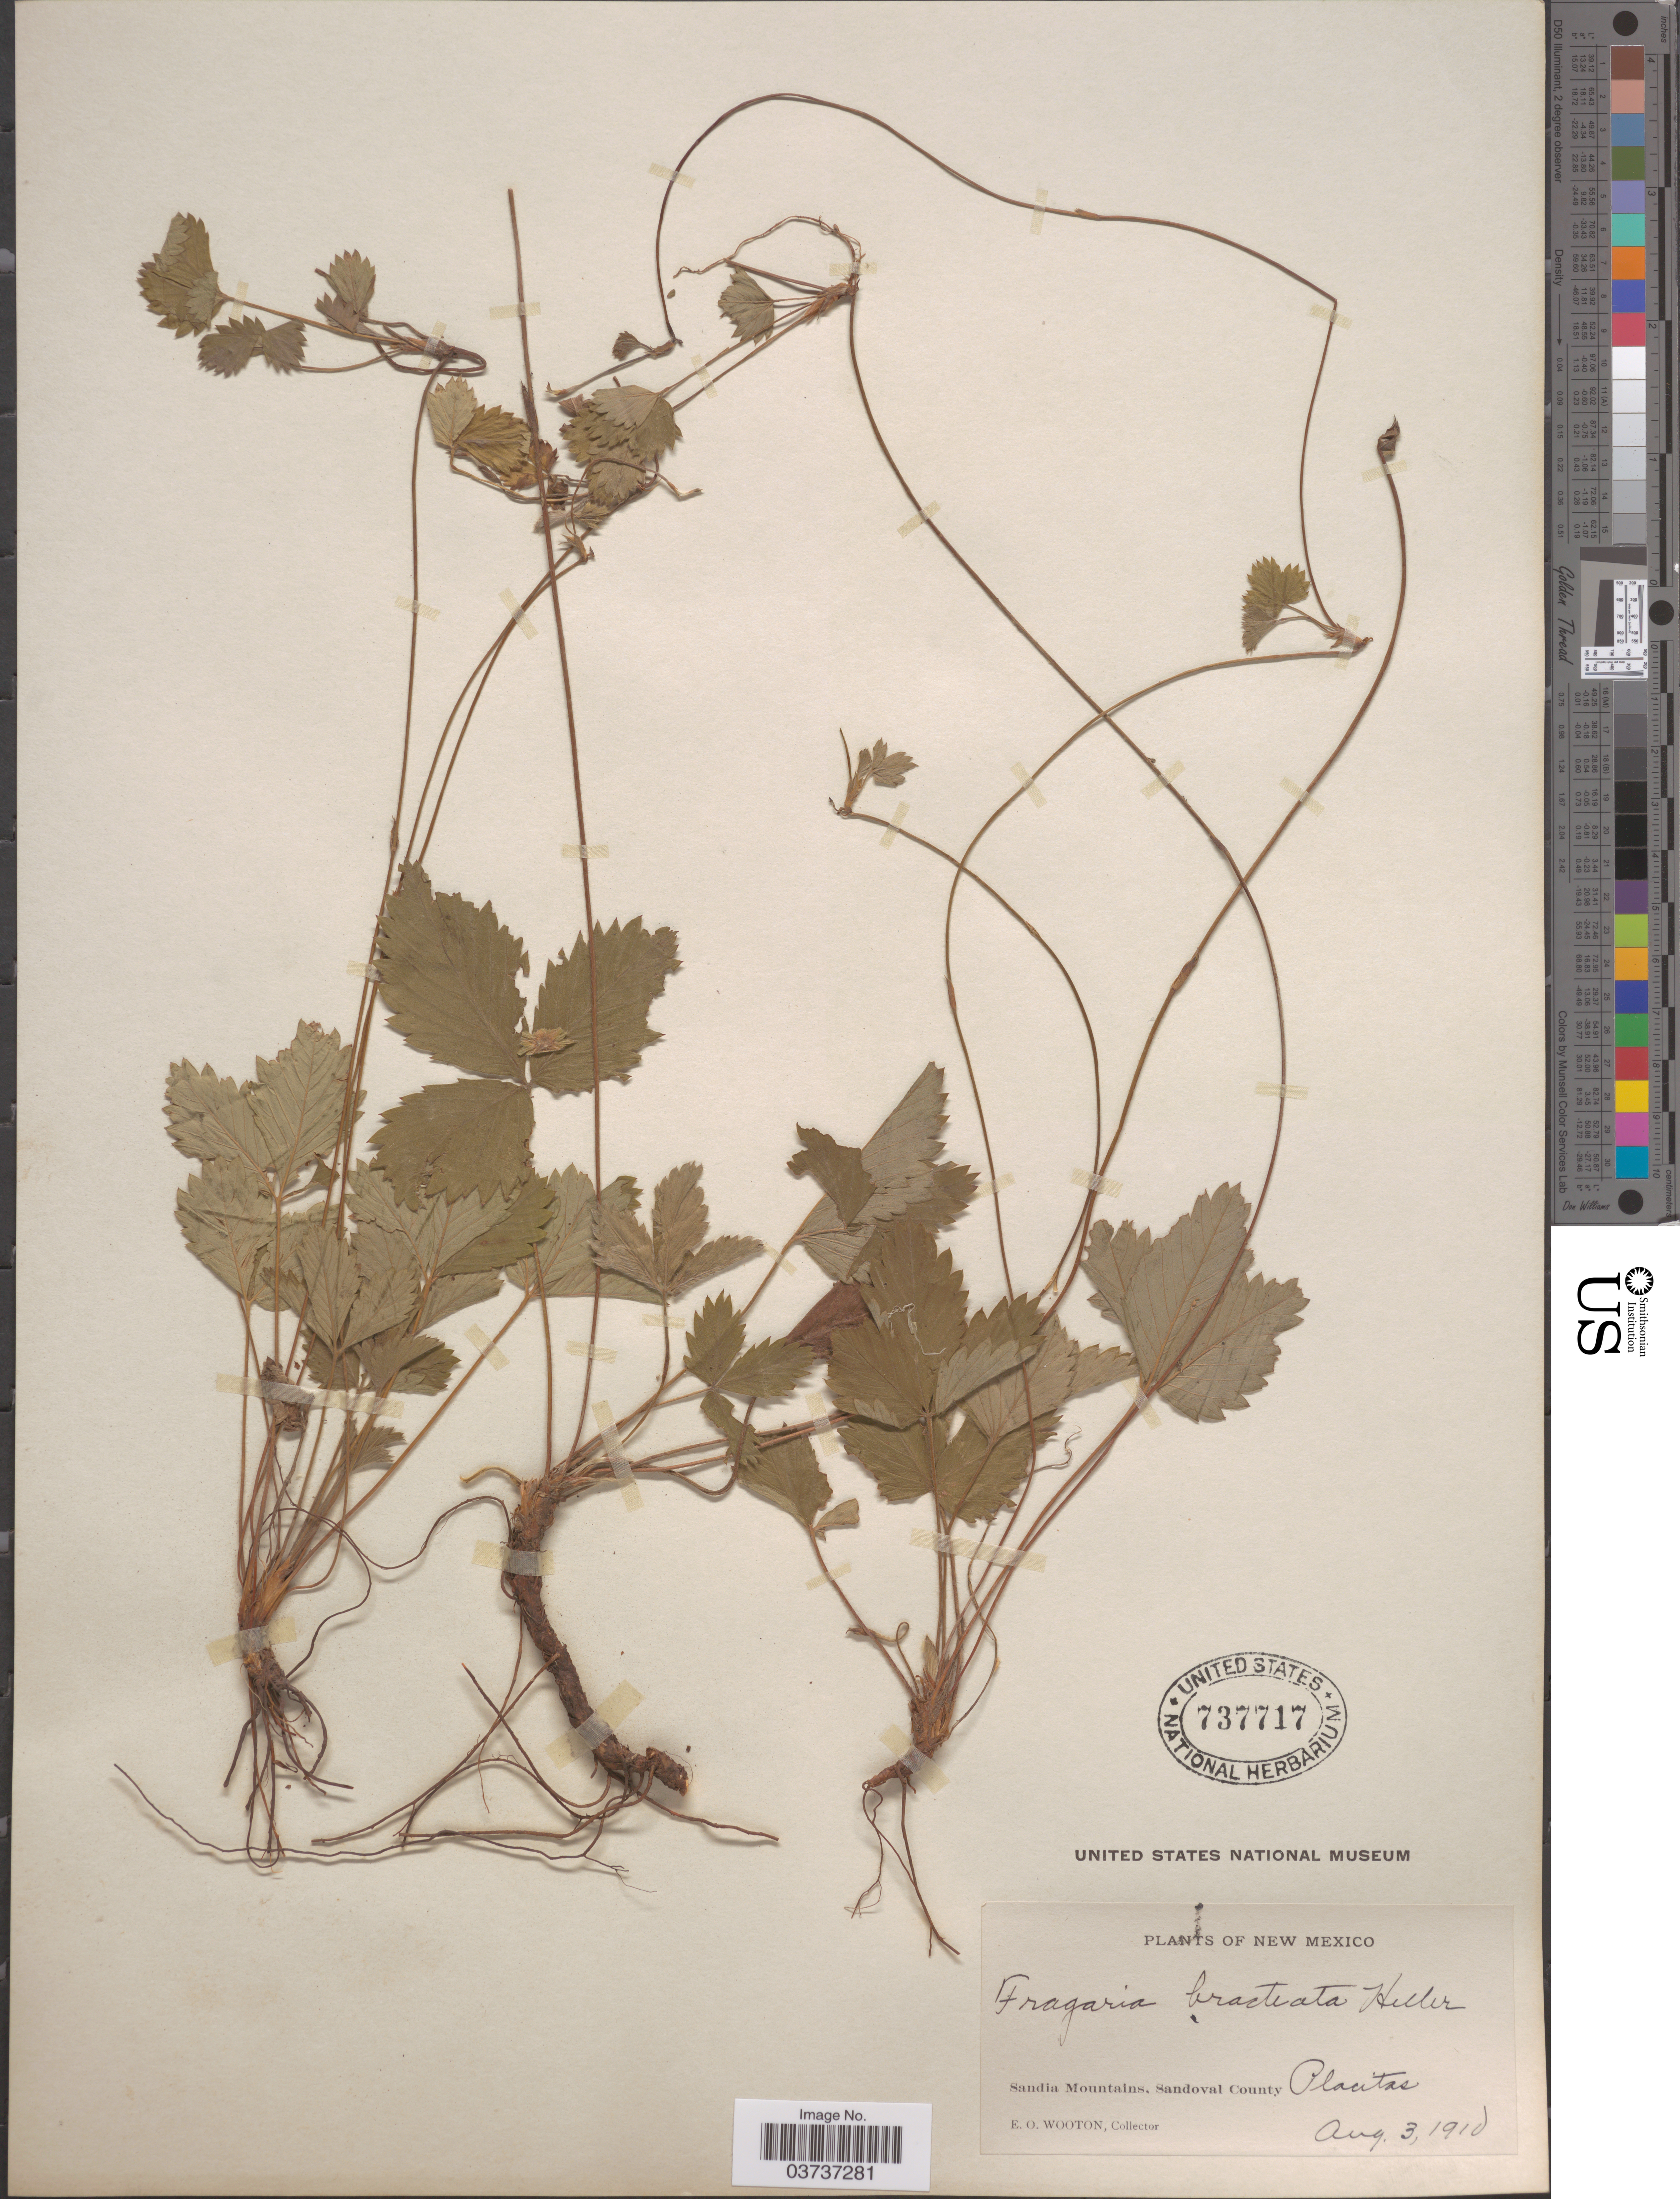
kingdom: Plantae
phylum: Tracheophyta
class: Magnoliopsida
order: Rosales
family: Rosaceae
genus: Fragaria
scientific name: Fragaria vesca var. bracteata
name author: (A. Heller) R.J. Davis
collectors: E. O. Wooton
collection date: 1910-08-03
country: United States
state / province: New Mexico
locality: Sandia Mountains, Sandoval County. Placitas.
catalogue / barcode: US 737717